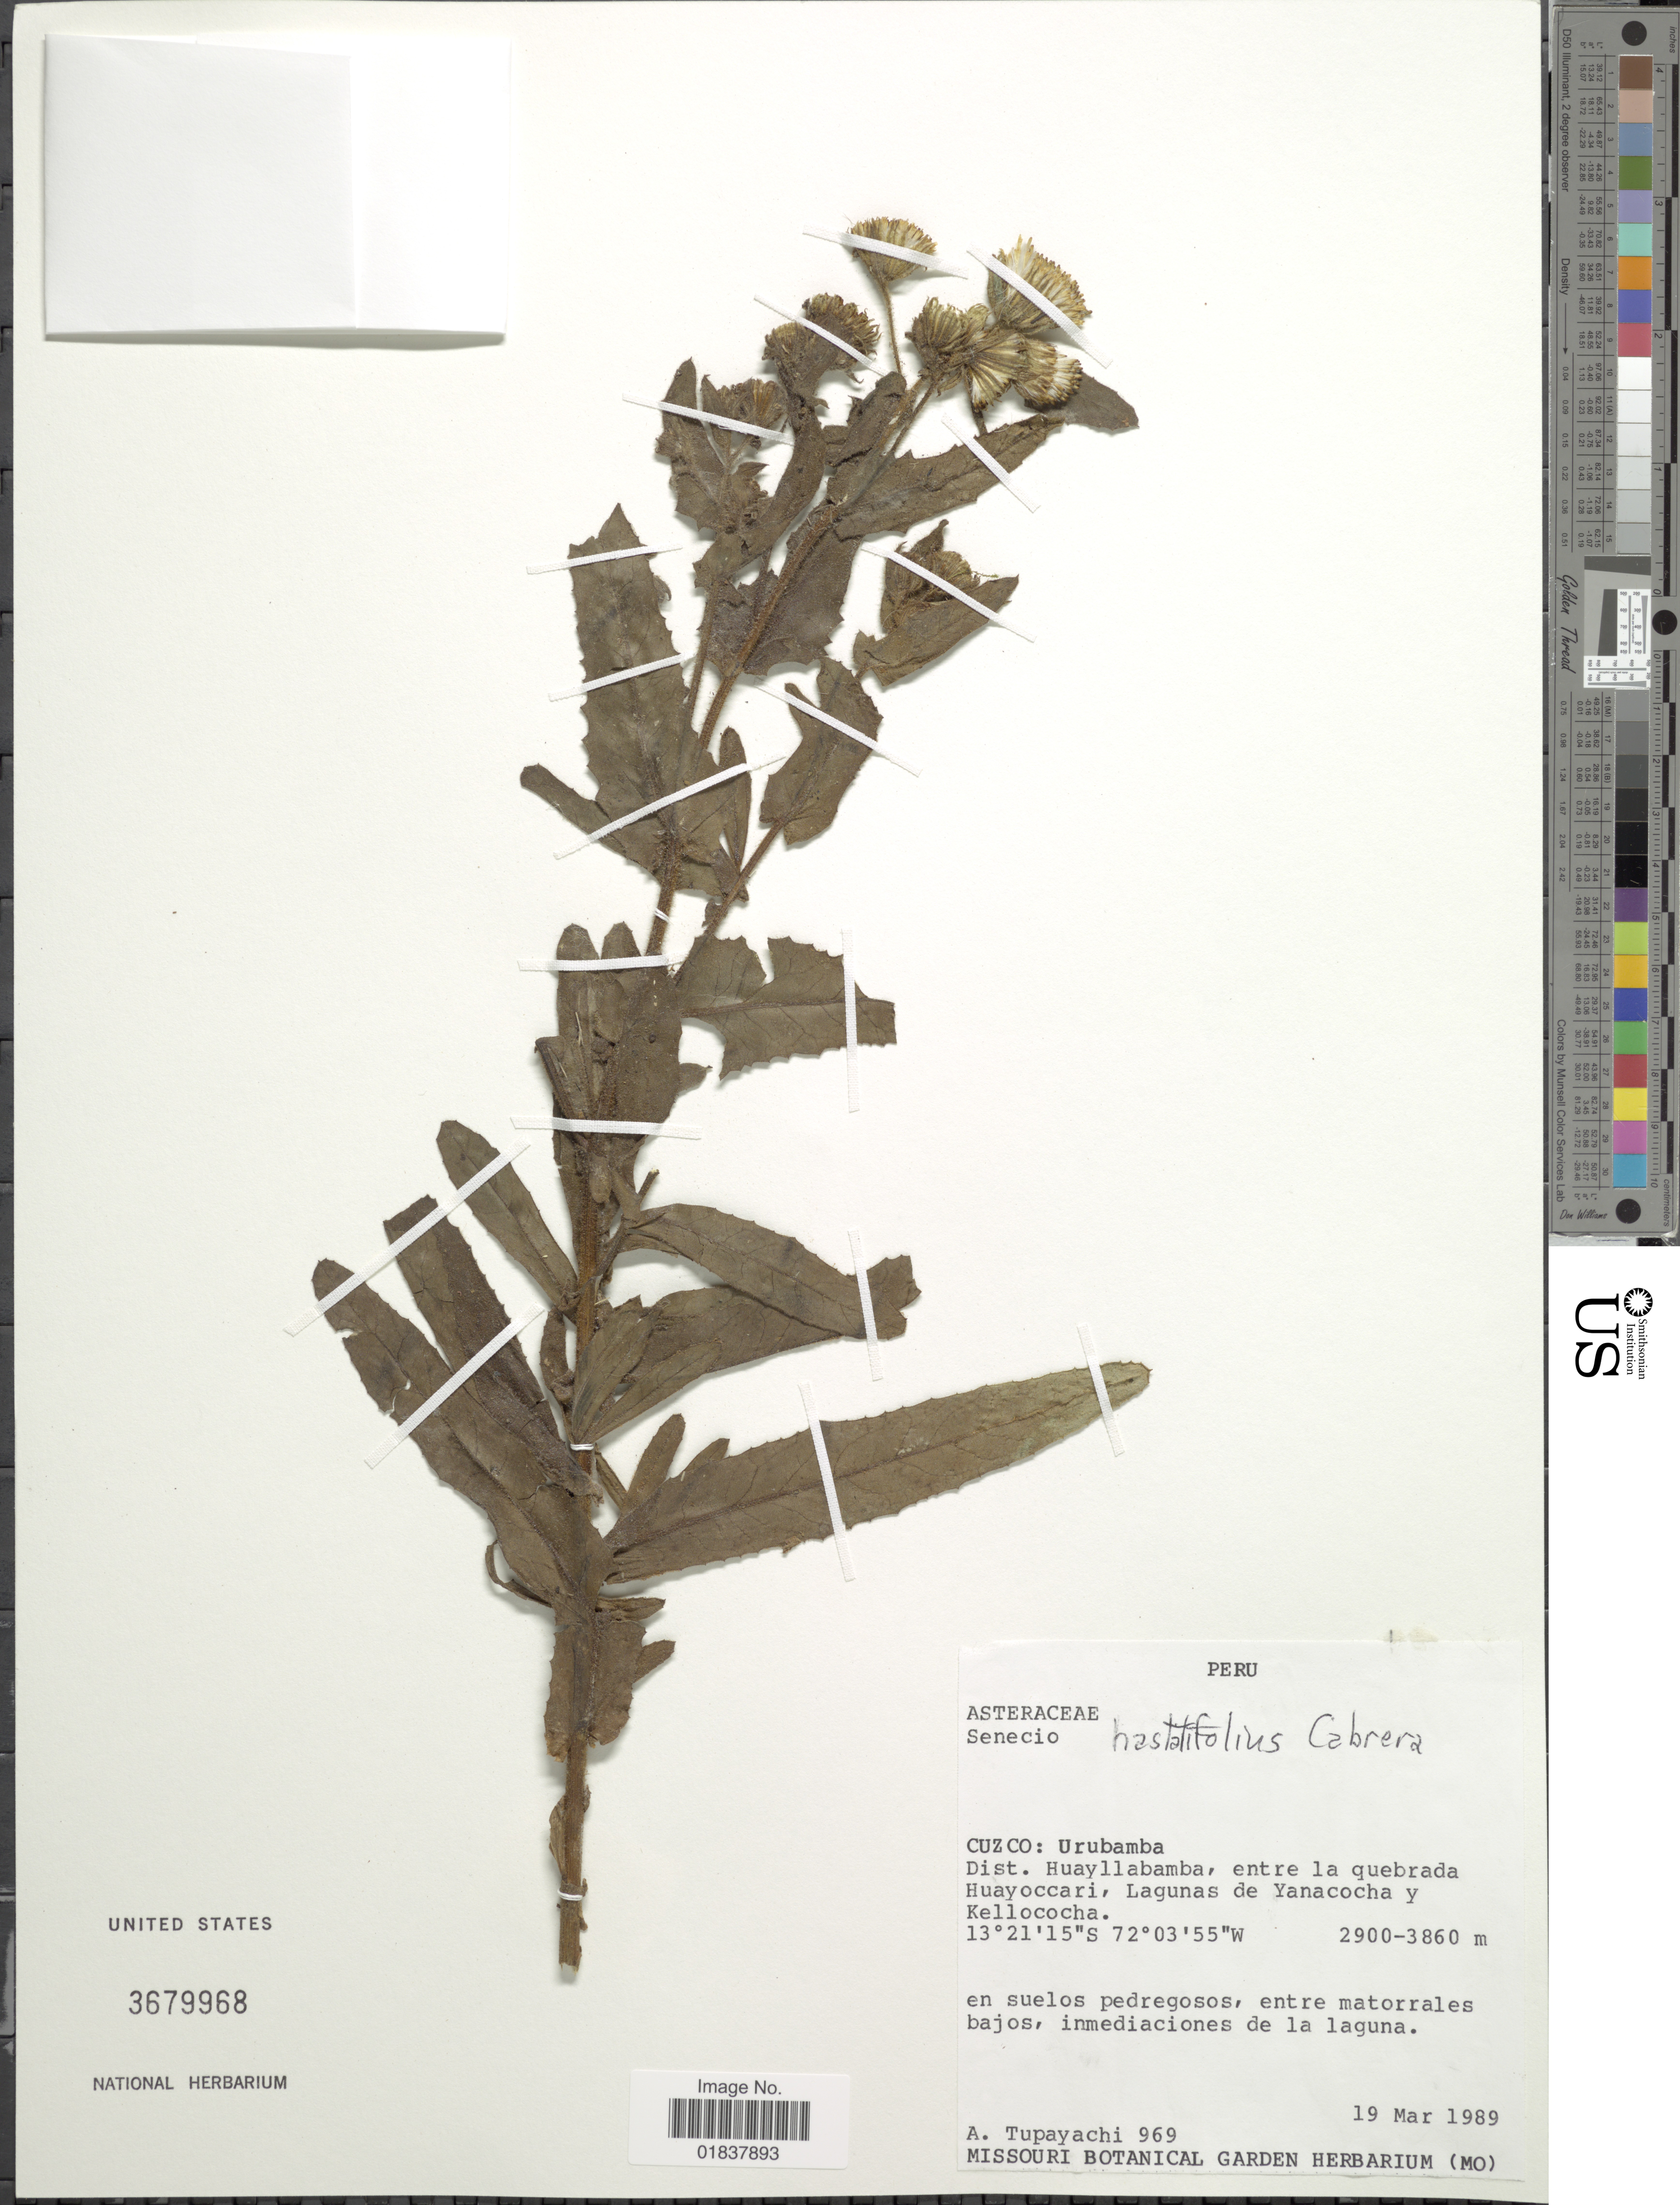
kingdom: Plantae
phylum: Tracheophyta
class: Magnoliopsida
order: Asterales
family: Asteraceae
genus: Senecio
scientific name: Senecio hastatifolius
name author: Cabrera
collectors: A. Tupayachi H.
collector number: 969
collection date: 1989-03-19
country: Peru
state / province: Cusco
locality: Urubamba, Dist. Huayllabamba, entre la quebrada Huayoccari, Lagunas de Yanacocha y Kellococha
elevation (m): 2900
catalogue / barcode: US 3679968